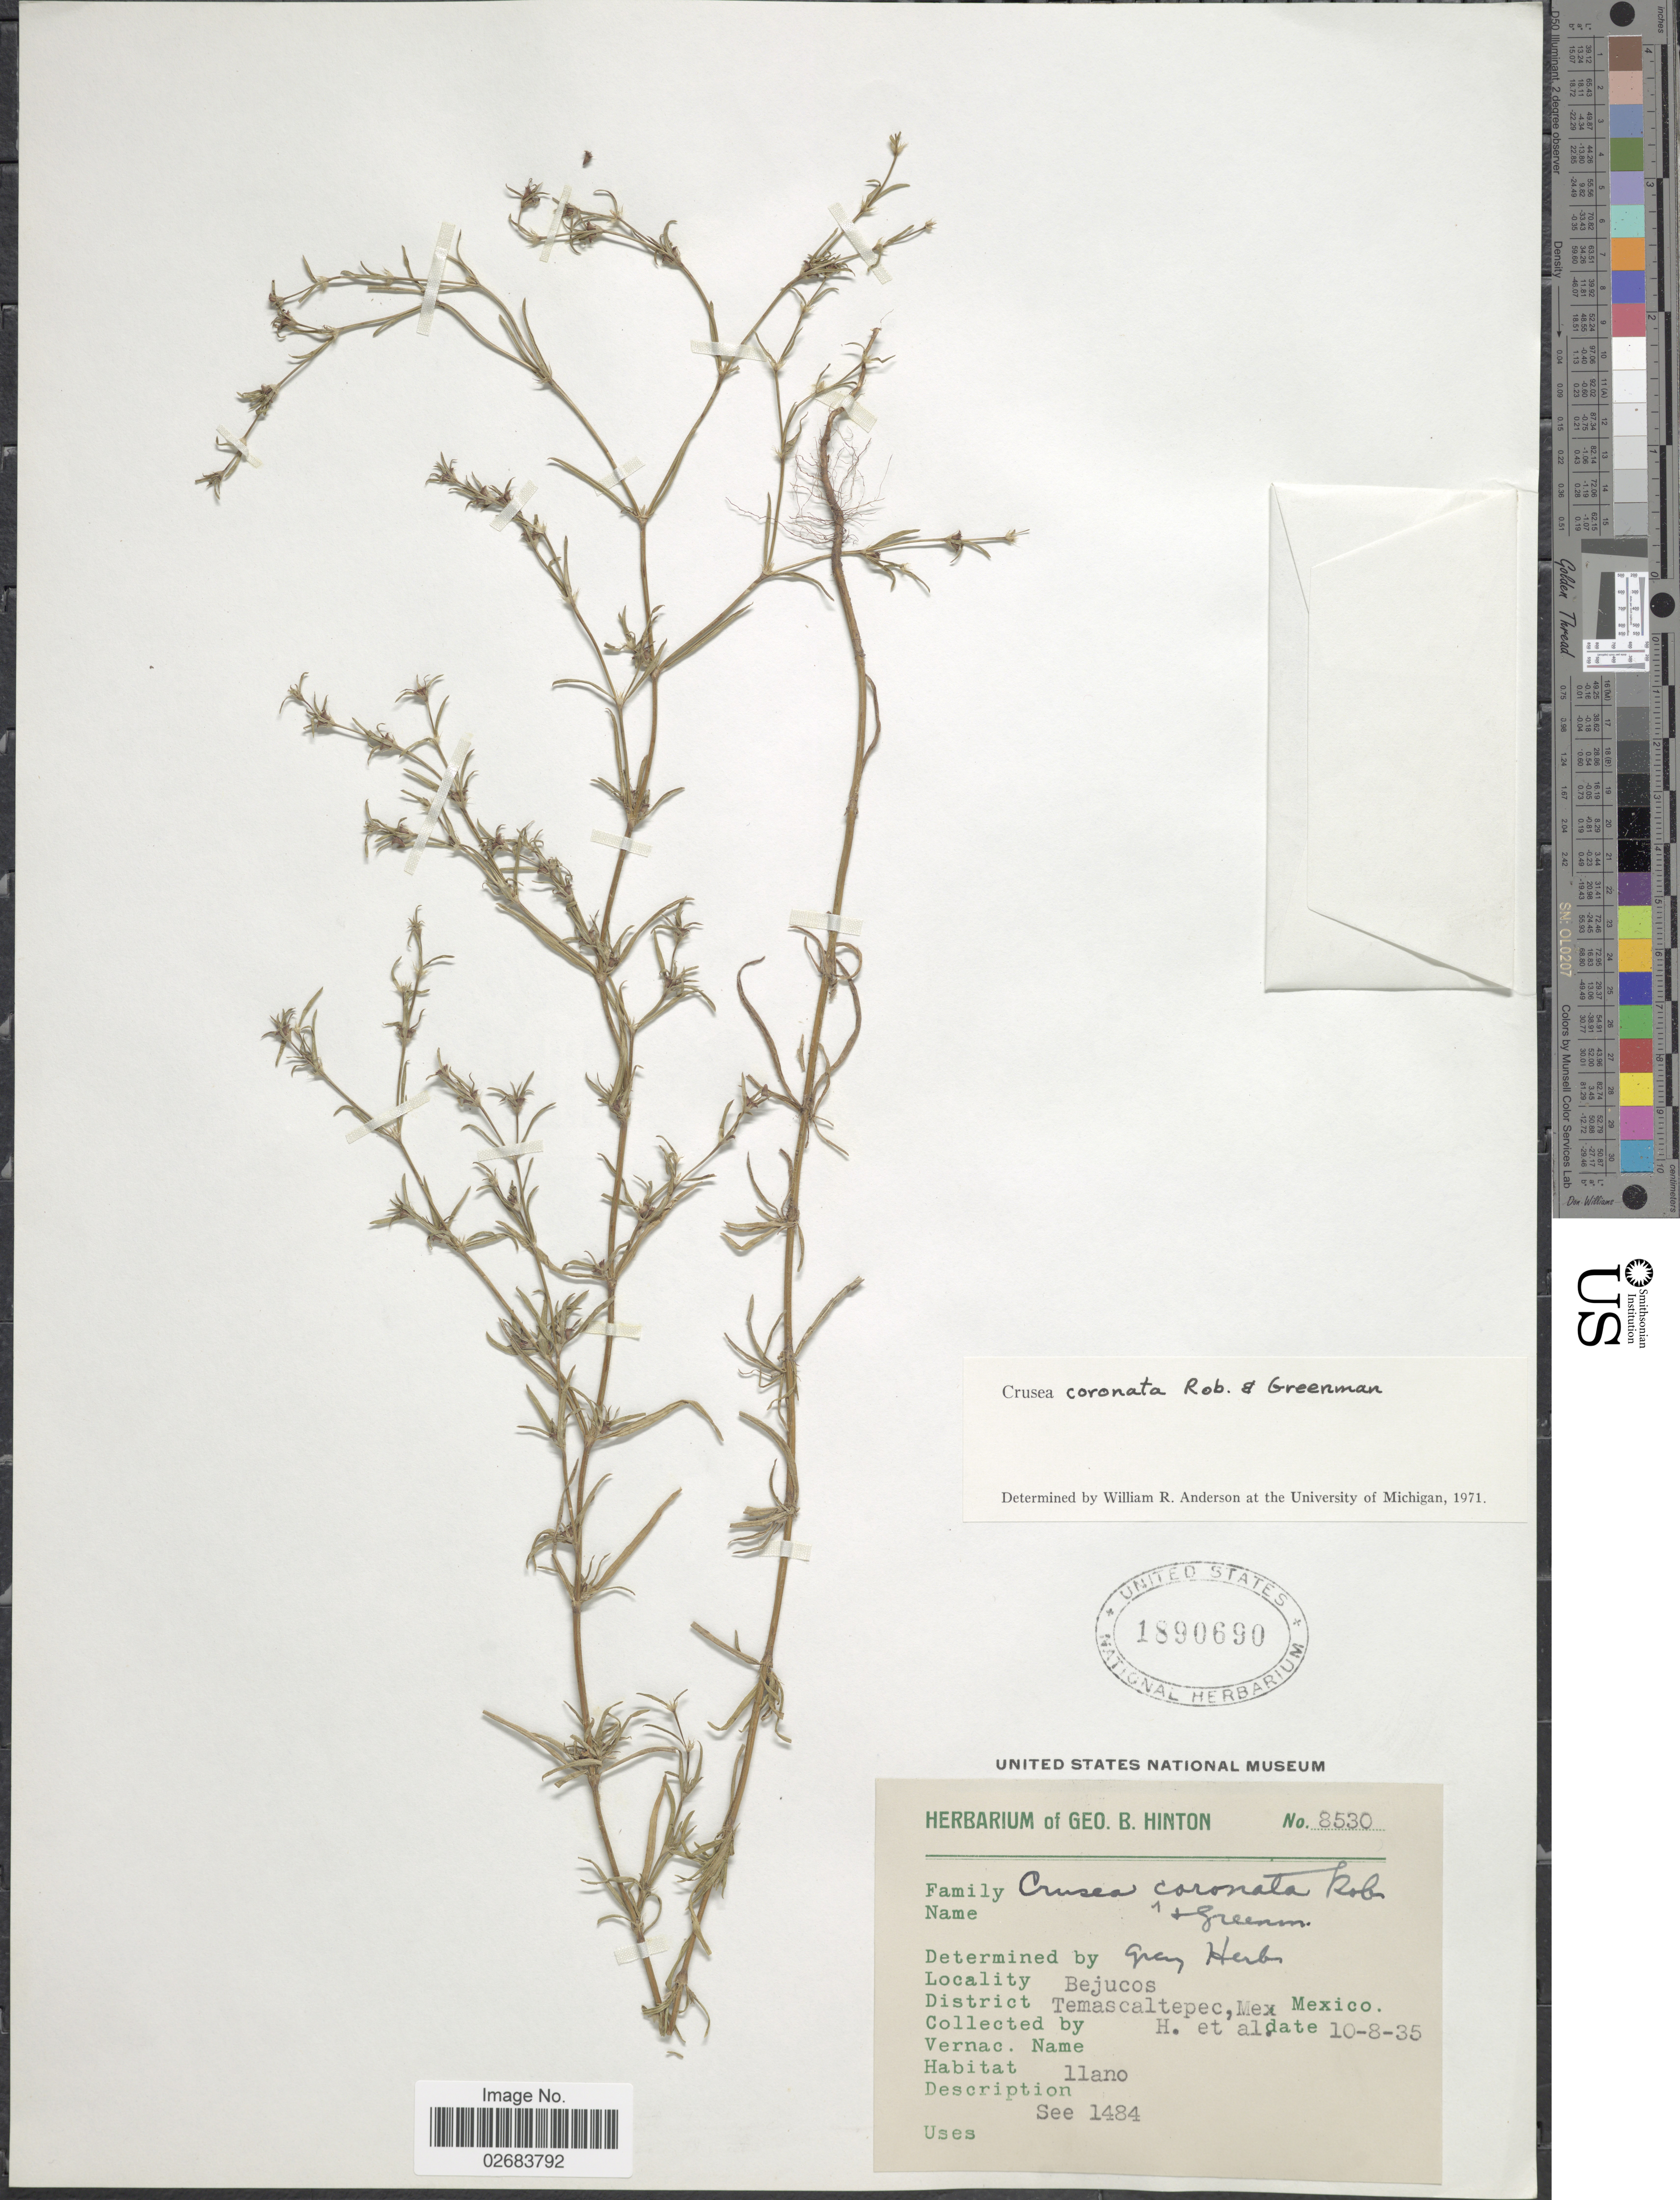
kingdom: Plantae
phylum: Tracheophyta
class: Magnoliopsida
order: Gentianales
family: Rubiaceae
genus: Crusea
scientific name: Crusea coronata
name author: B.L. Rob. & Greenm.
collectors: G. B. Hinton & et al.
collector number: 8530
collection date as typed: Transcribed d/m/y: 8/10/35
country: Mexico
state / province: México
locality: Bejucos. District Temascaltepec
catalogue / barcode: US 1890690